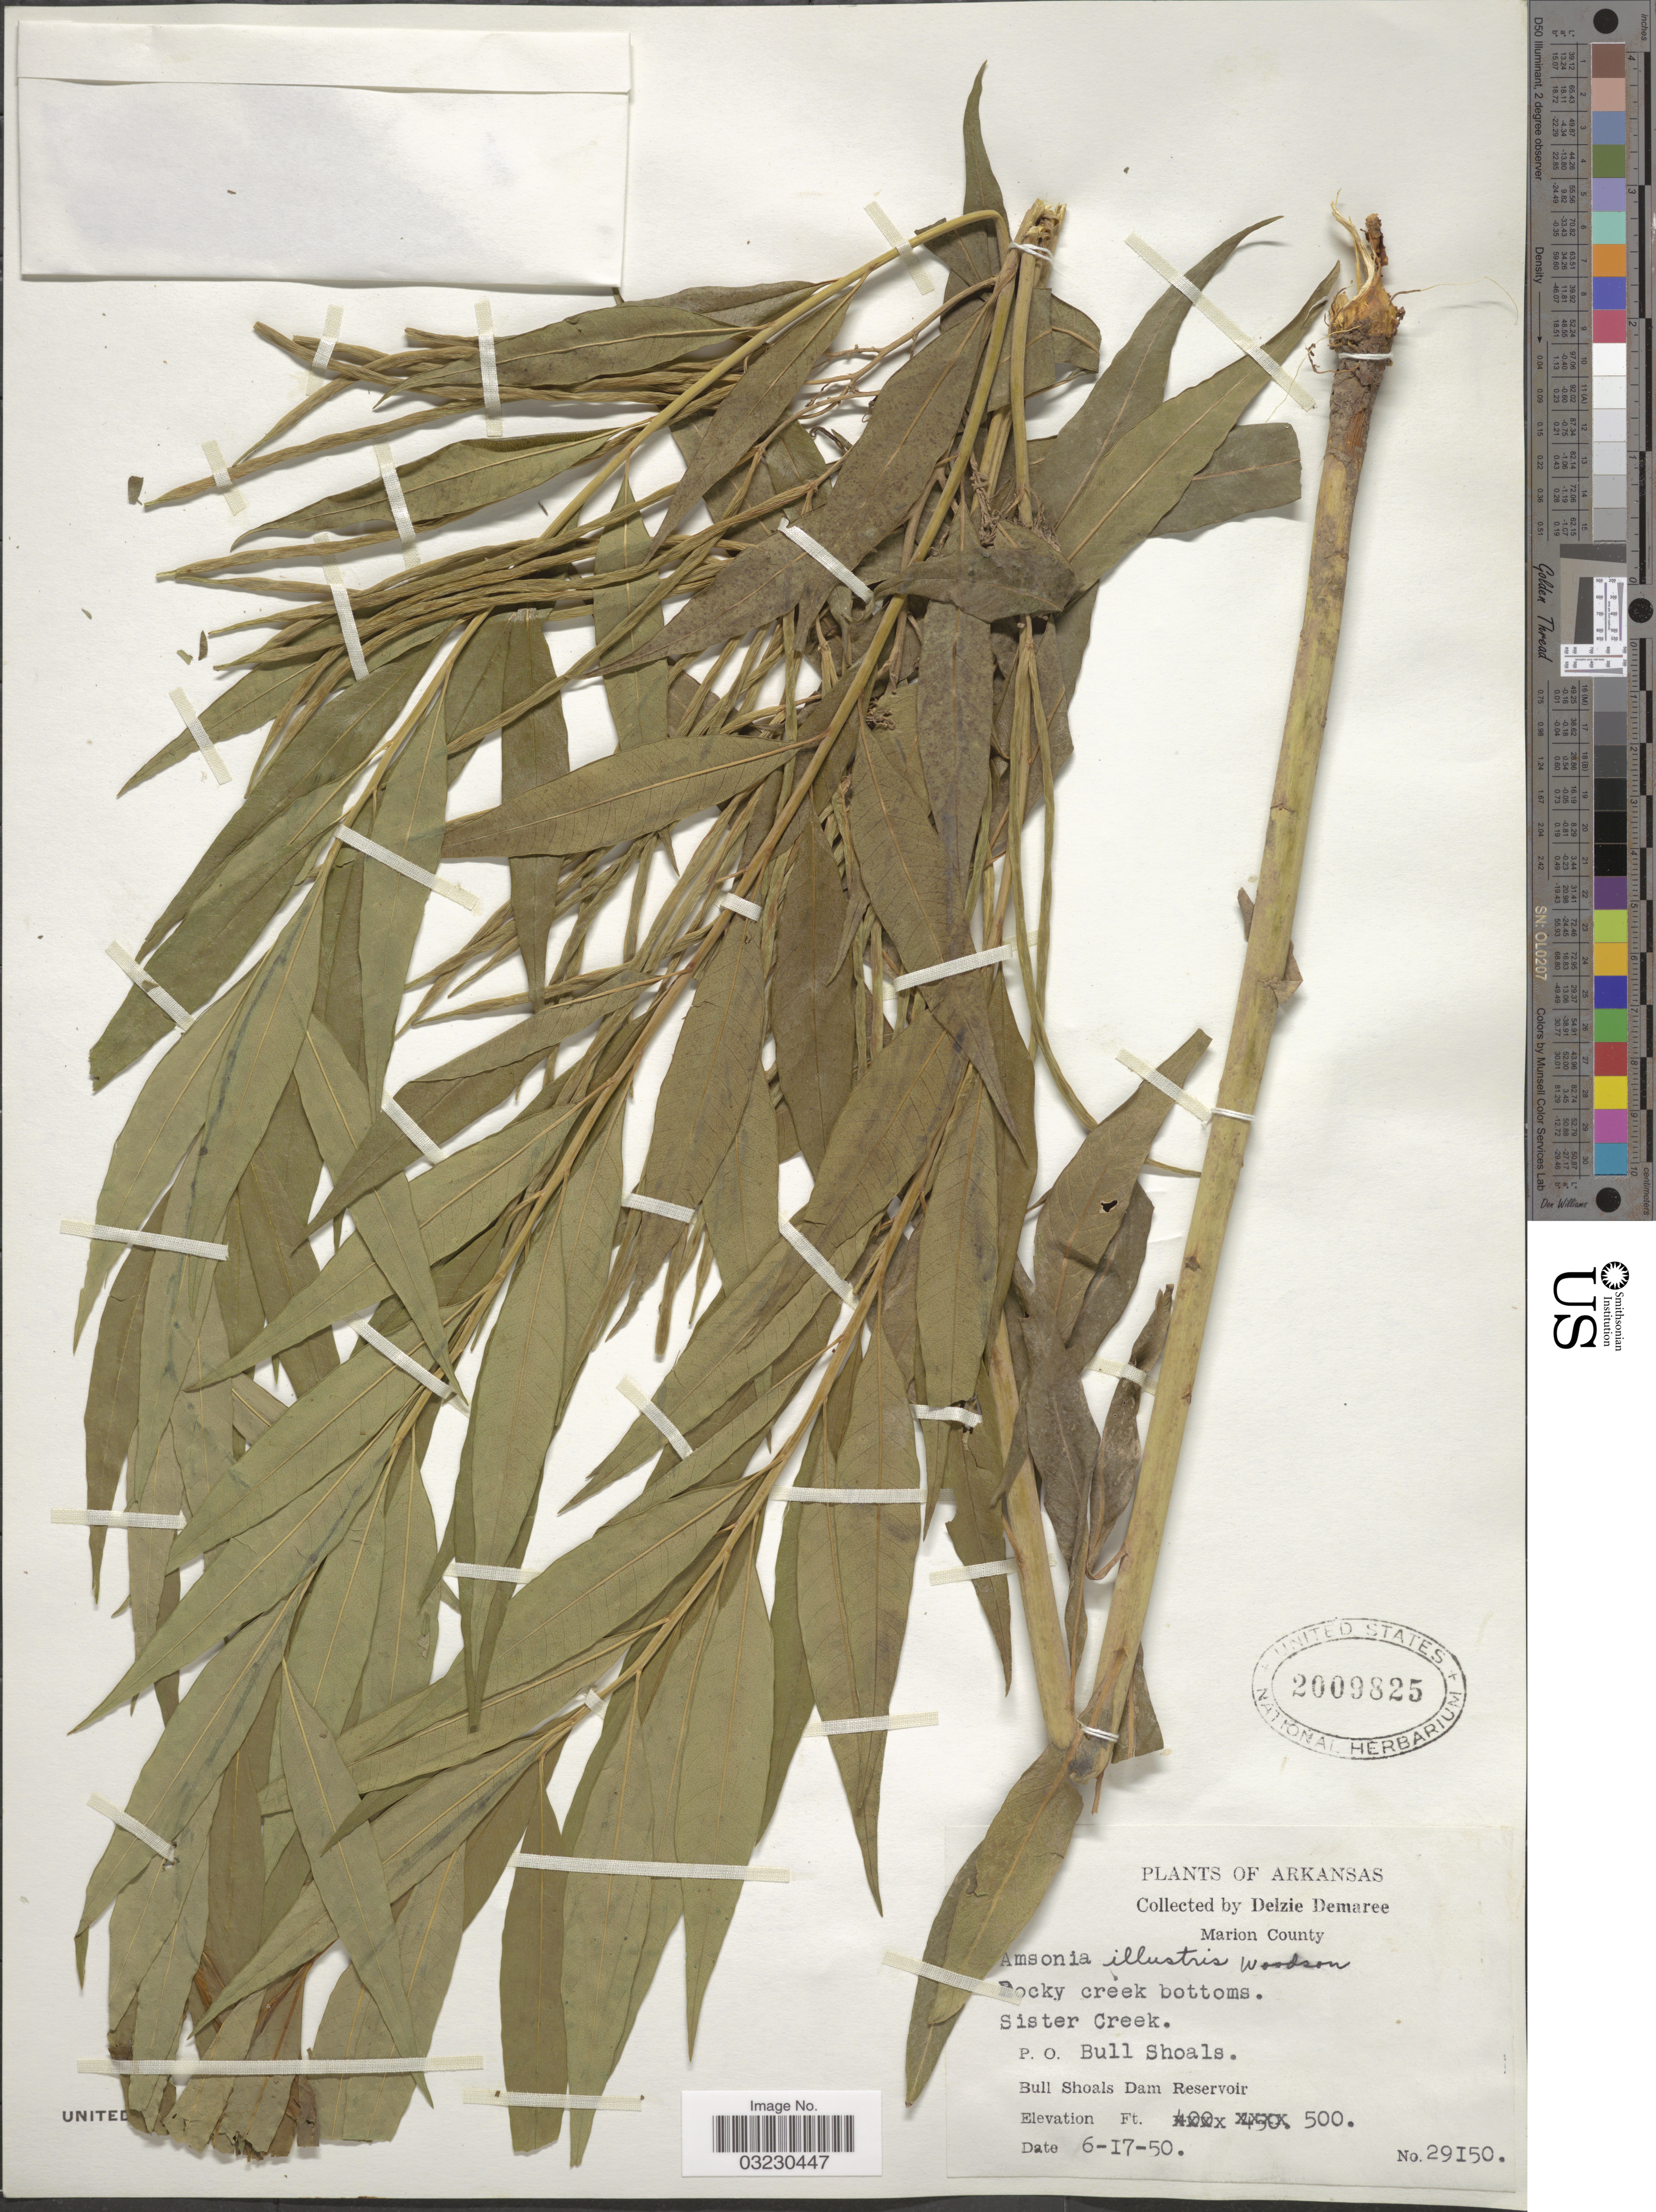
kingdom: Plantae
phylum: Tracheophyta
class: Magnoliopsida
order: Gentianales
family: Apocynaceae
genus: Amsonia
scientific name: Amsonia illustris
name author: Woodson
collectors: D. Demaree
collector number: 29150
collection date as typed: Transcribed d/m/y: 17/6/50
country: United States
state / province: Arkansas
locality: Marion County, Rocky creek bottoms. Sister Creek. P.O. Bull Shoals. Bull Shoals Dam Reservoir.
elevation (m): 152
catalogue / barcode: US 2009825